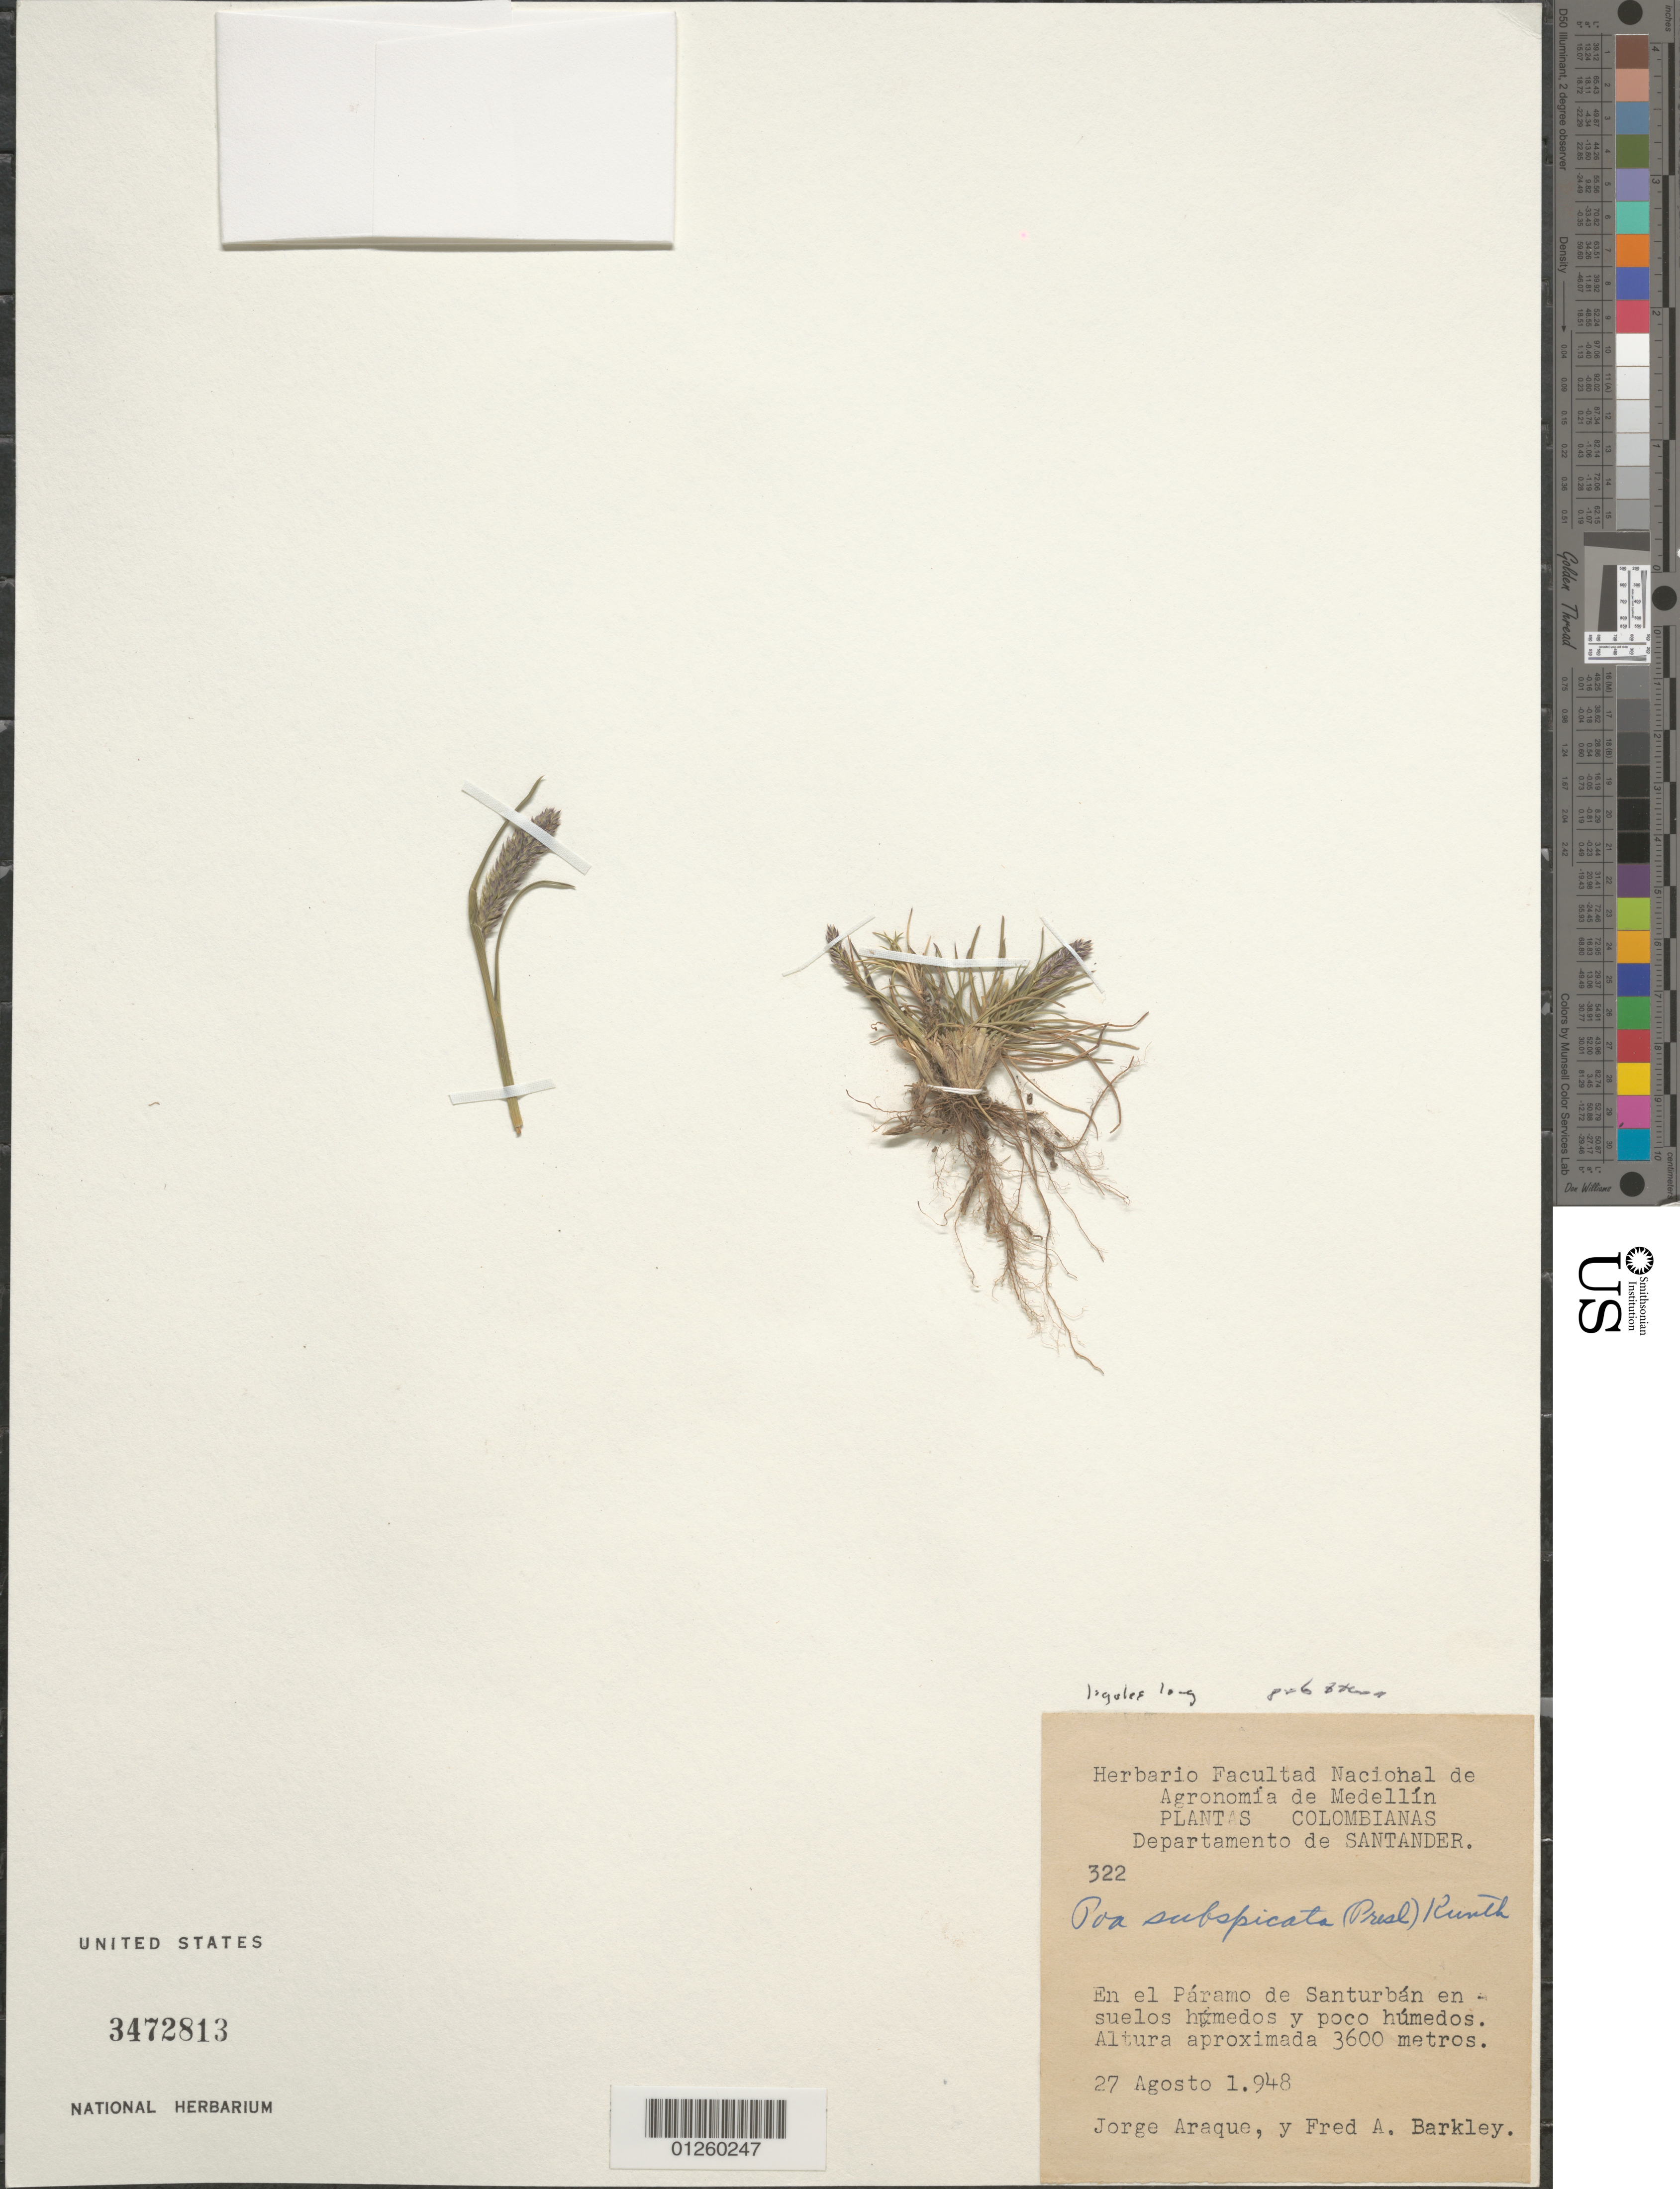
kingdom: Plantae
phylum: Tracheophyta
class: Liliopsida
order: Poales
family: Poaceae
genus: Poa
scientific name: Poa subspicata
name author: (J. Presl) Kunth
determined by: Soreng, Robert J., Research Associate (BOT), Smithsonian Institution - National Museum of Natural History (UNITED STATES)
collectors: J. Araque & F. A. Barkley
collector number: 322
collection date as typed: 1948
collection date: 1948-08-27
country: Colombia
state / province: Santander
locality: Paramo de Santurban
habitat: En el Paramo en suelos humedos y poco humedos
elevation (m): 3600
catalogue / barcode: US 3472813